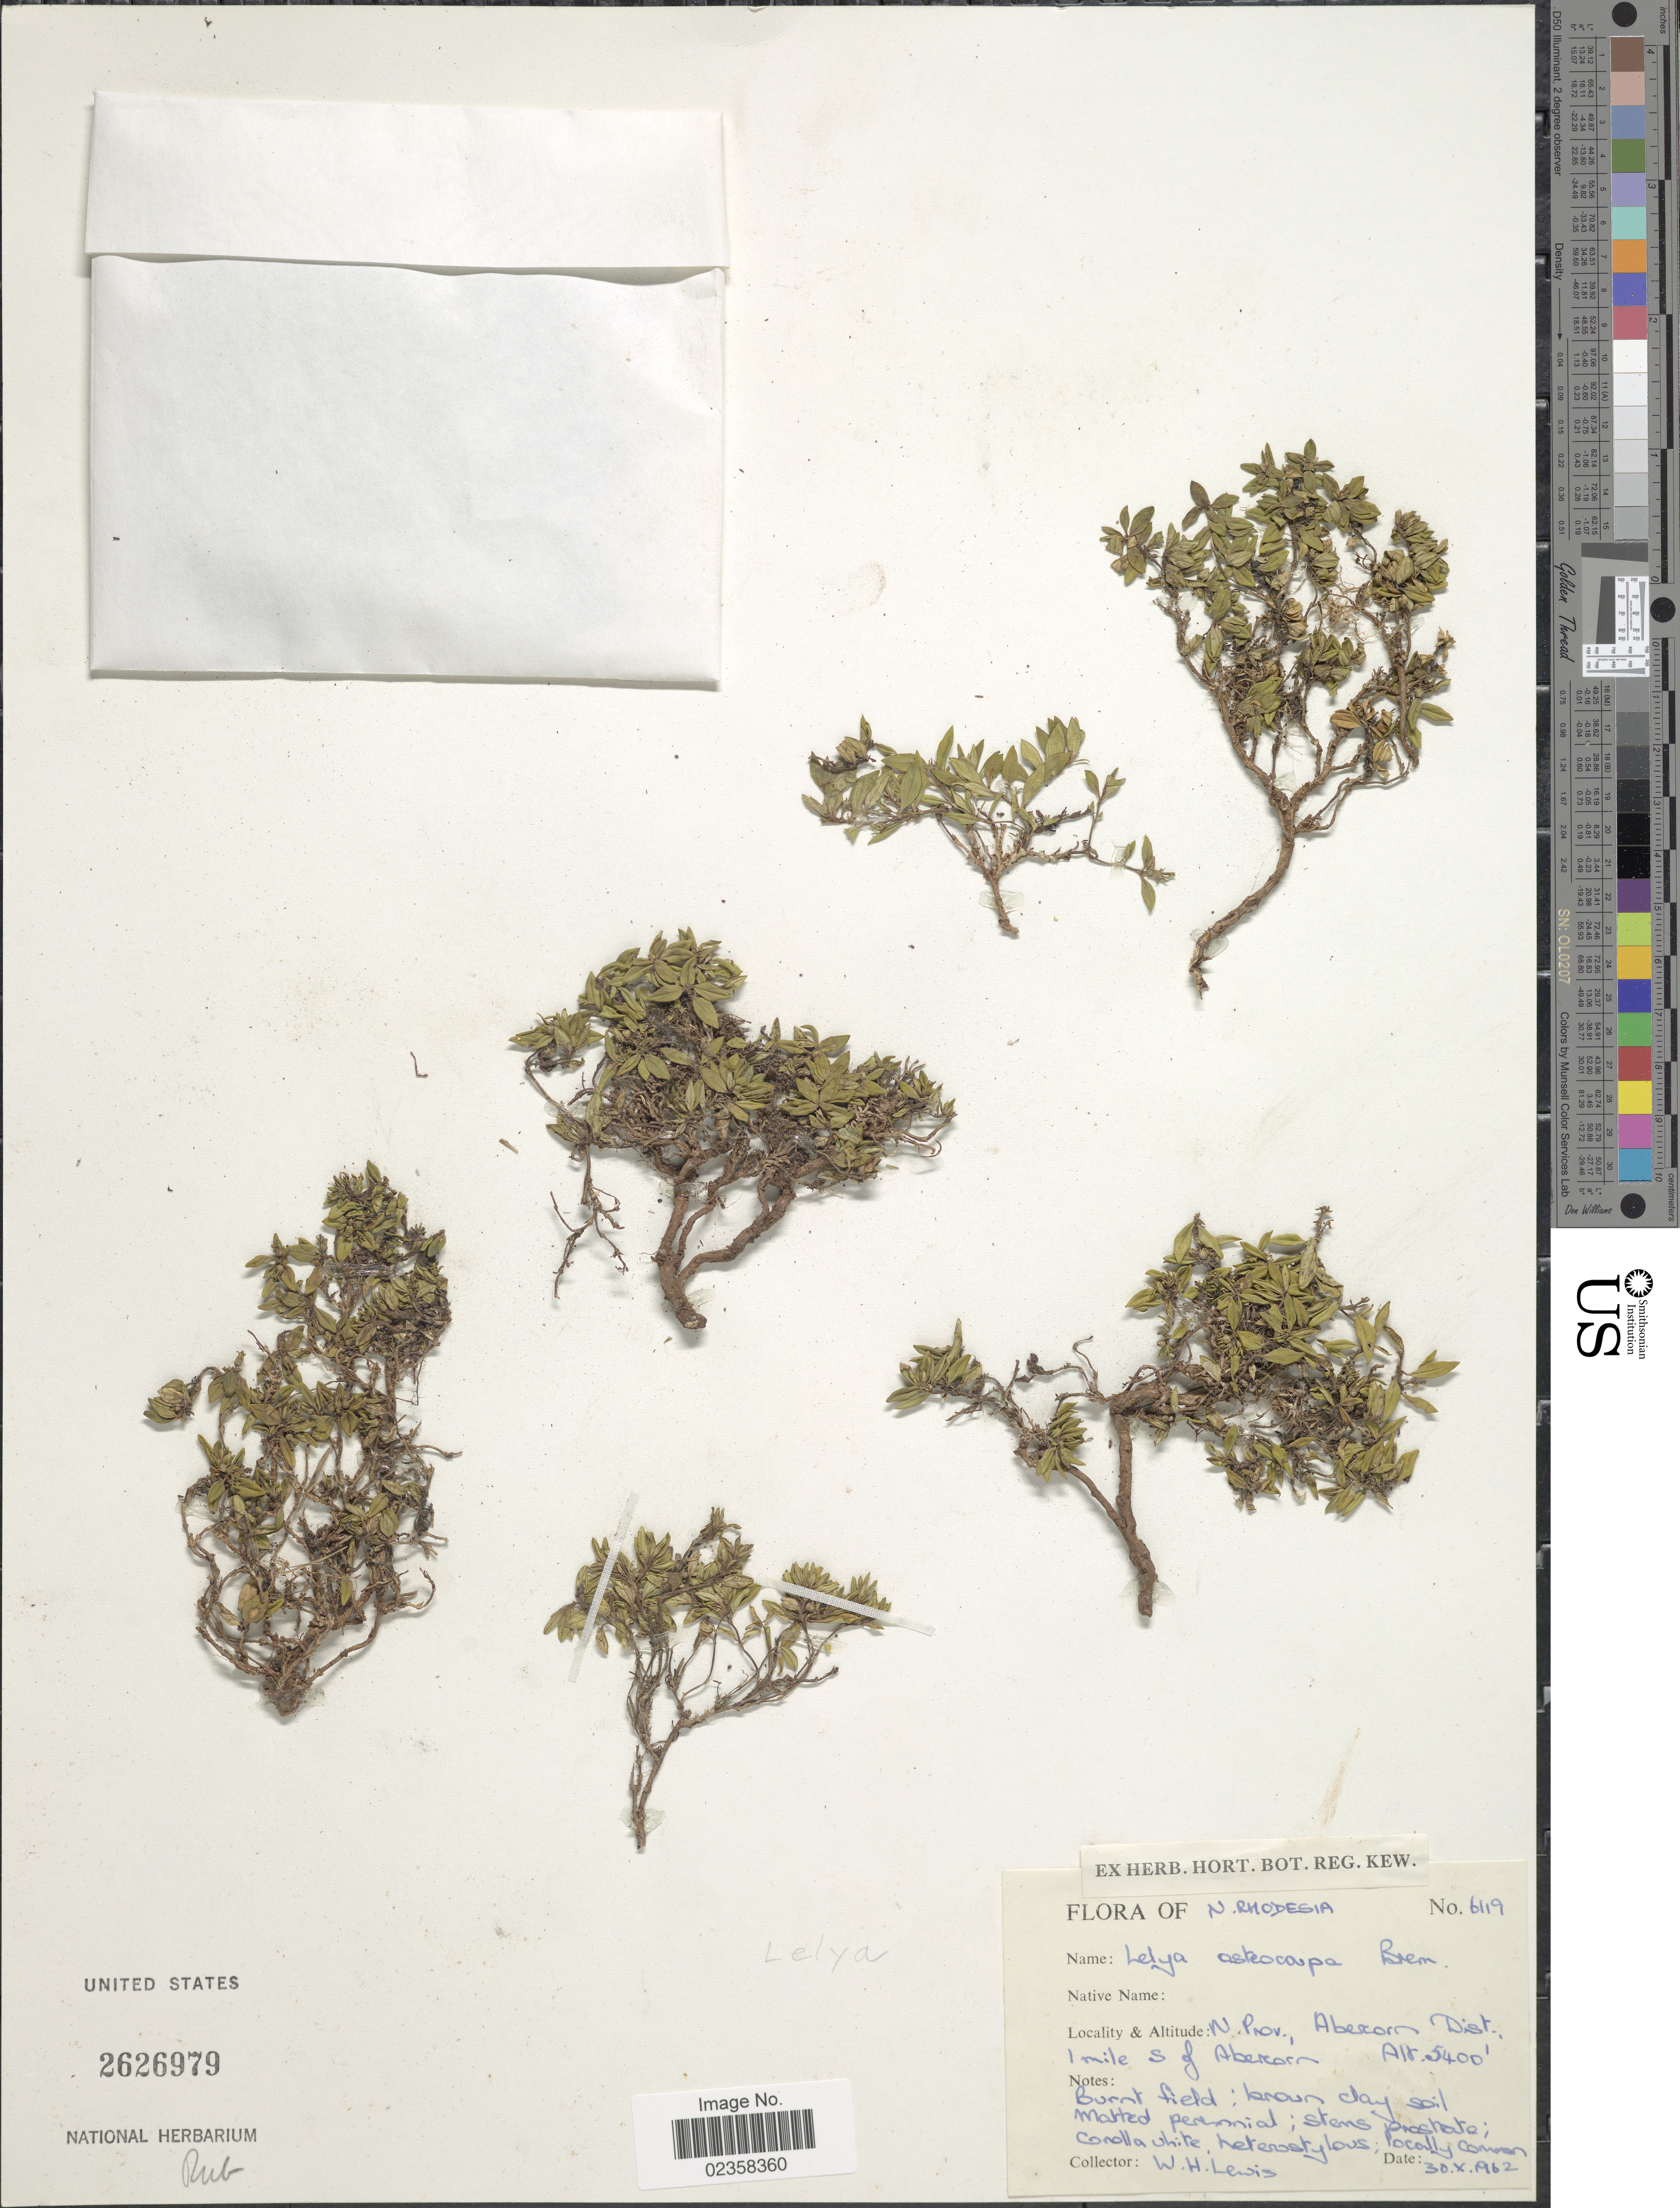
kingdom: Plantae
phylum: Tracheophyta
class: Magnoliopsida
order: Gentianales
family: Rubiaceae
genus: Lelya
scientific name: Lelya osteocarpa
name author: Bremek.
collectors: W. H. Lewis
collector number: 6119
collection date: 1962-10-30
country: Zambia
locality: N. Rhodesia, N. Prov., Abercorn Dist., 1 mile S of Abercorn.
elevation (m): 1646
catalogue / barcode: US 2626979